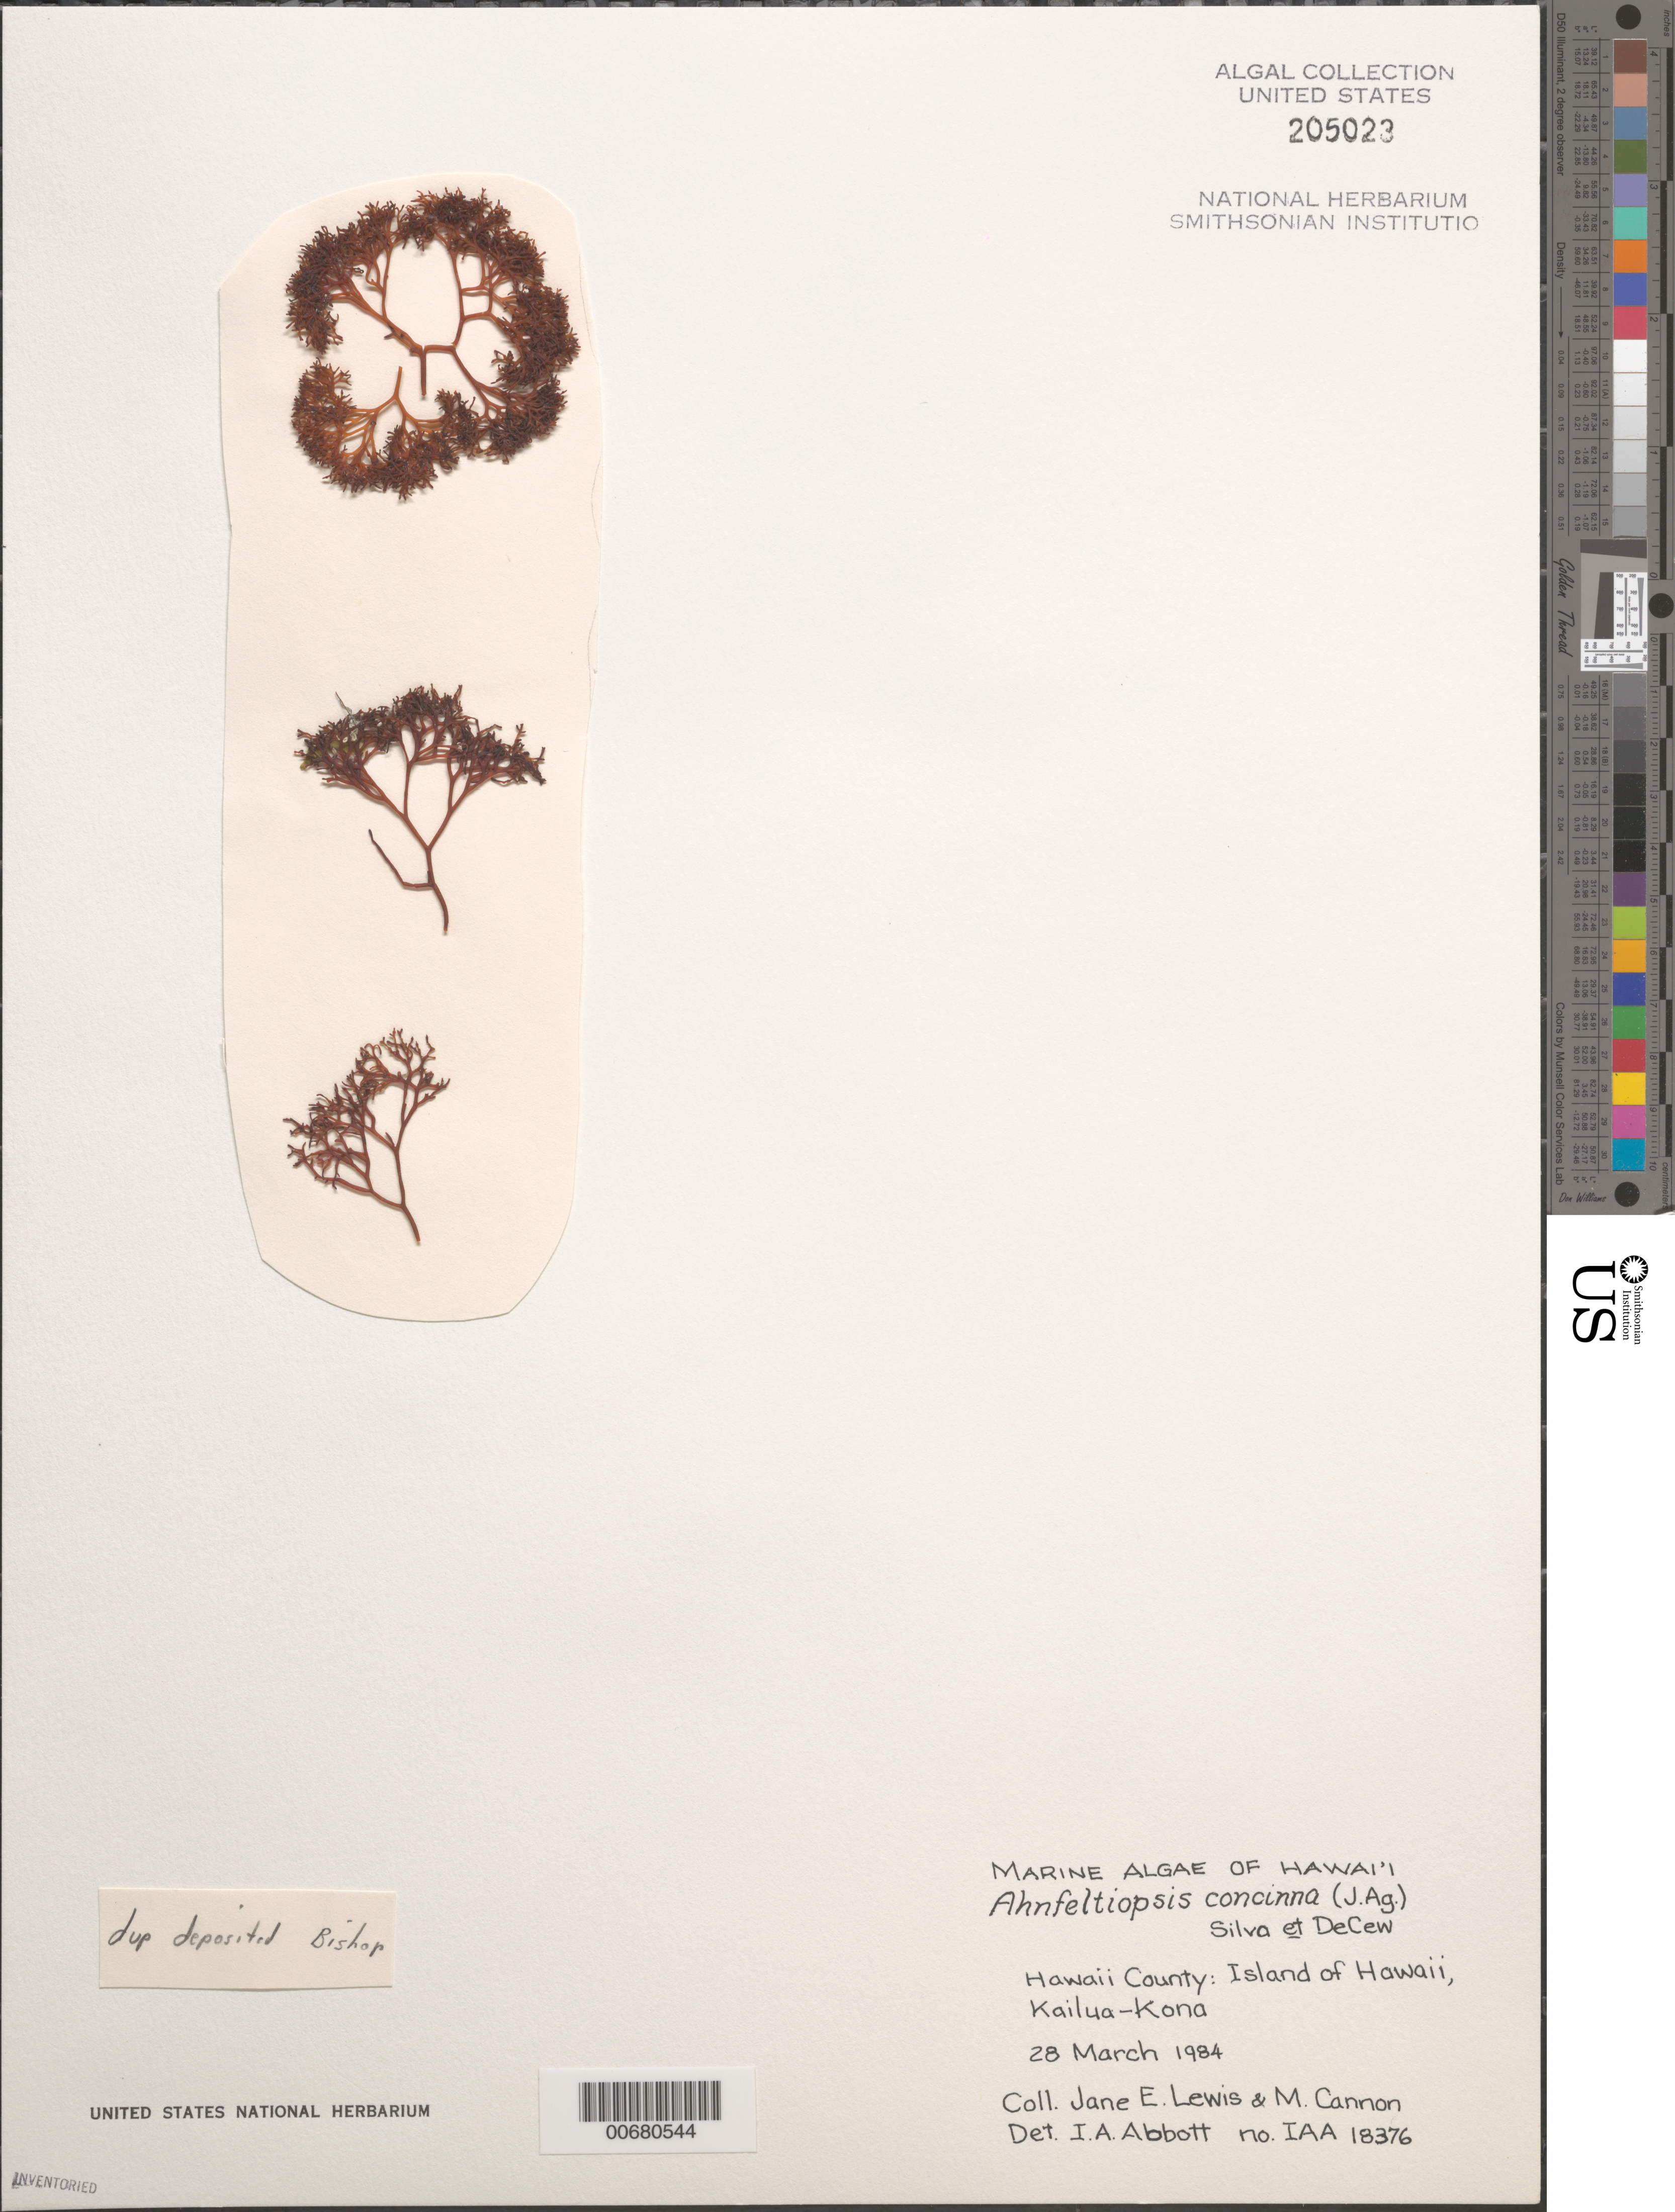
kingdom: Plantae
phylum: Rhodophyta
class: Florideophyceae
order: Gigartinales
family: Phyllophoraceae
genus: Gymnogongrus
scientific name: Gymnogongrus durvillei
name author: (Bory) M.S.Calderon & S.M. Boo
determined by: Algae name updating Project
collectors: J. Lewis & M. Cannon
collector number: IAA 18376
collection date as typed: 28 Mar 1984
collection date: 1984-03-28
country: United States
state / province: Hawaii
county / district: Hawaii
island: Hawaii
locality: Kailua-Kona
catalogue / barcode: US 205023